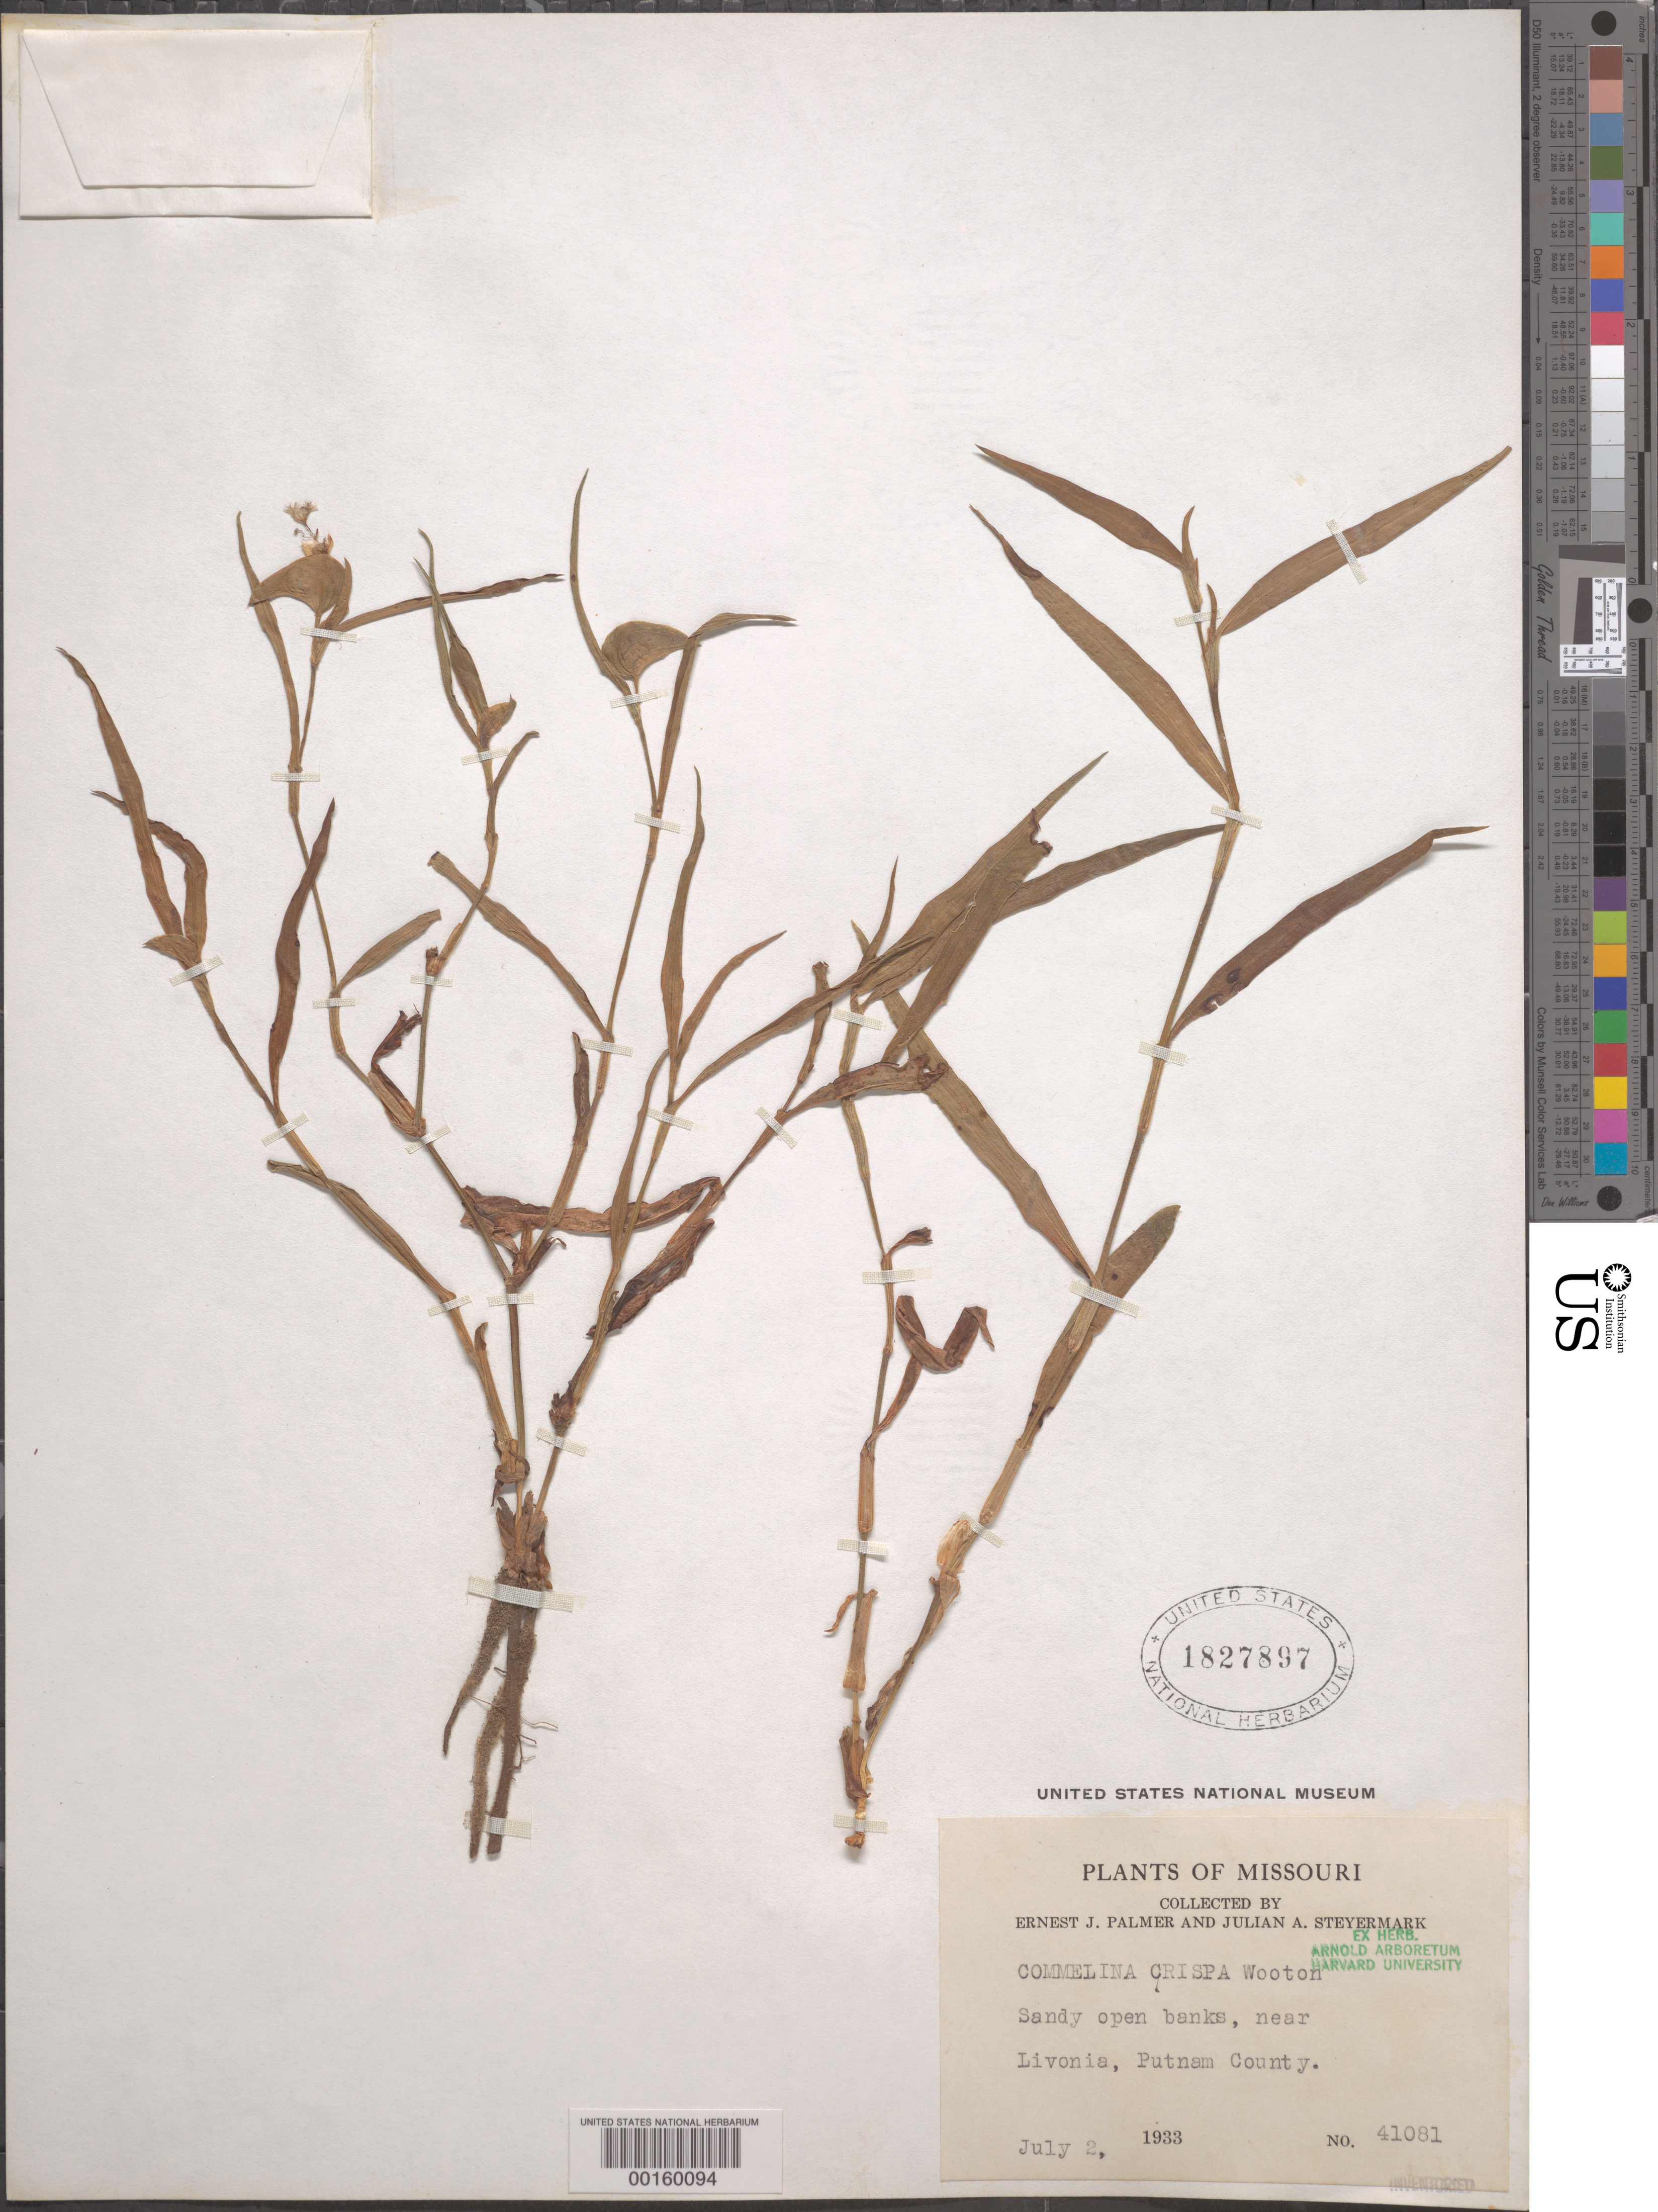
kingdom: Plantae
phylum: Tracheophyta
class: Liliopsida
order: Commelinales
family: Commelinaceae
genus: Commelina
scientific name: Commelina erecta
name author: L.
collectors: E. J. Palmer & J. Steyermark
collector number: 41081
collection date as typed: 02 Jul 1933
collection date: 1933-07-02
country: United States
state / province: Kansas (?)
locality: Putnam co., llyonia (?)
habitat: Sandy, open banks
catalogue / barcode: US 1827897